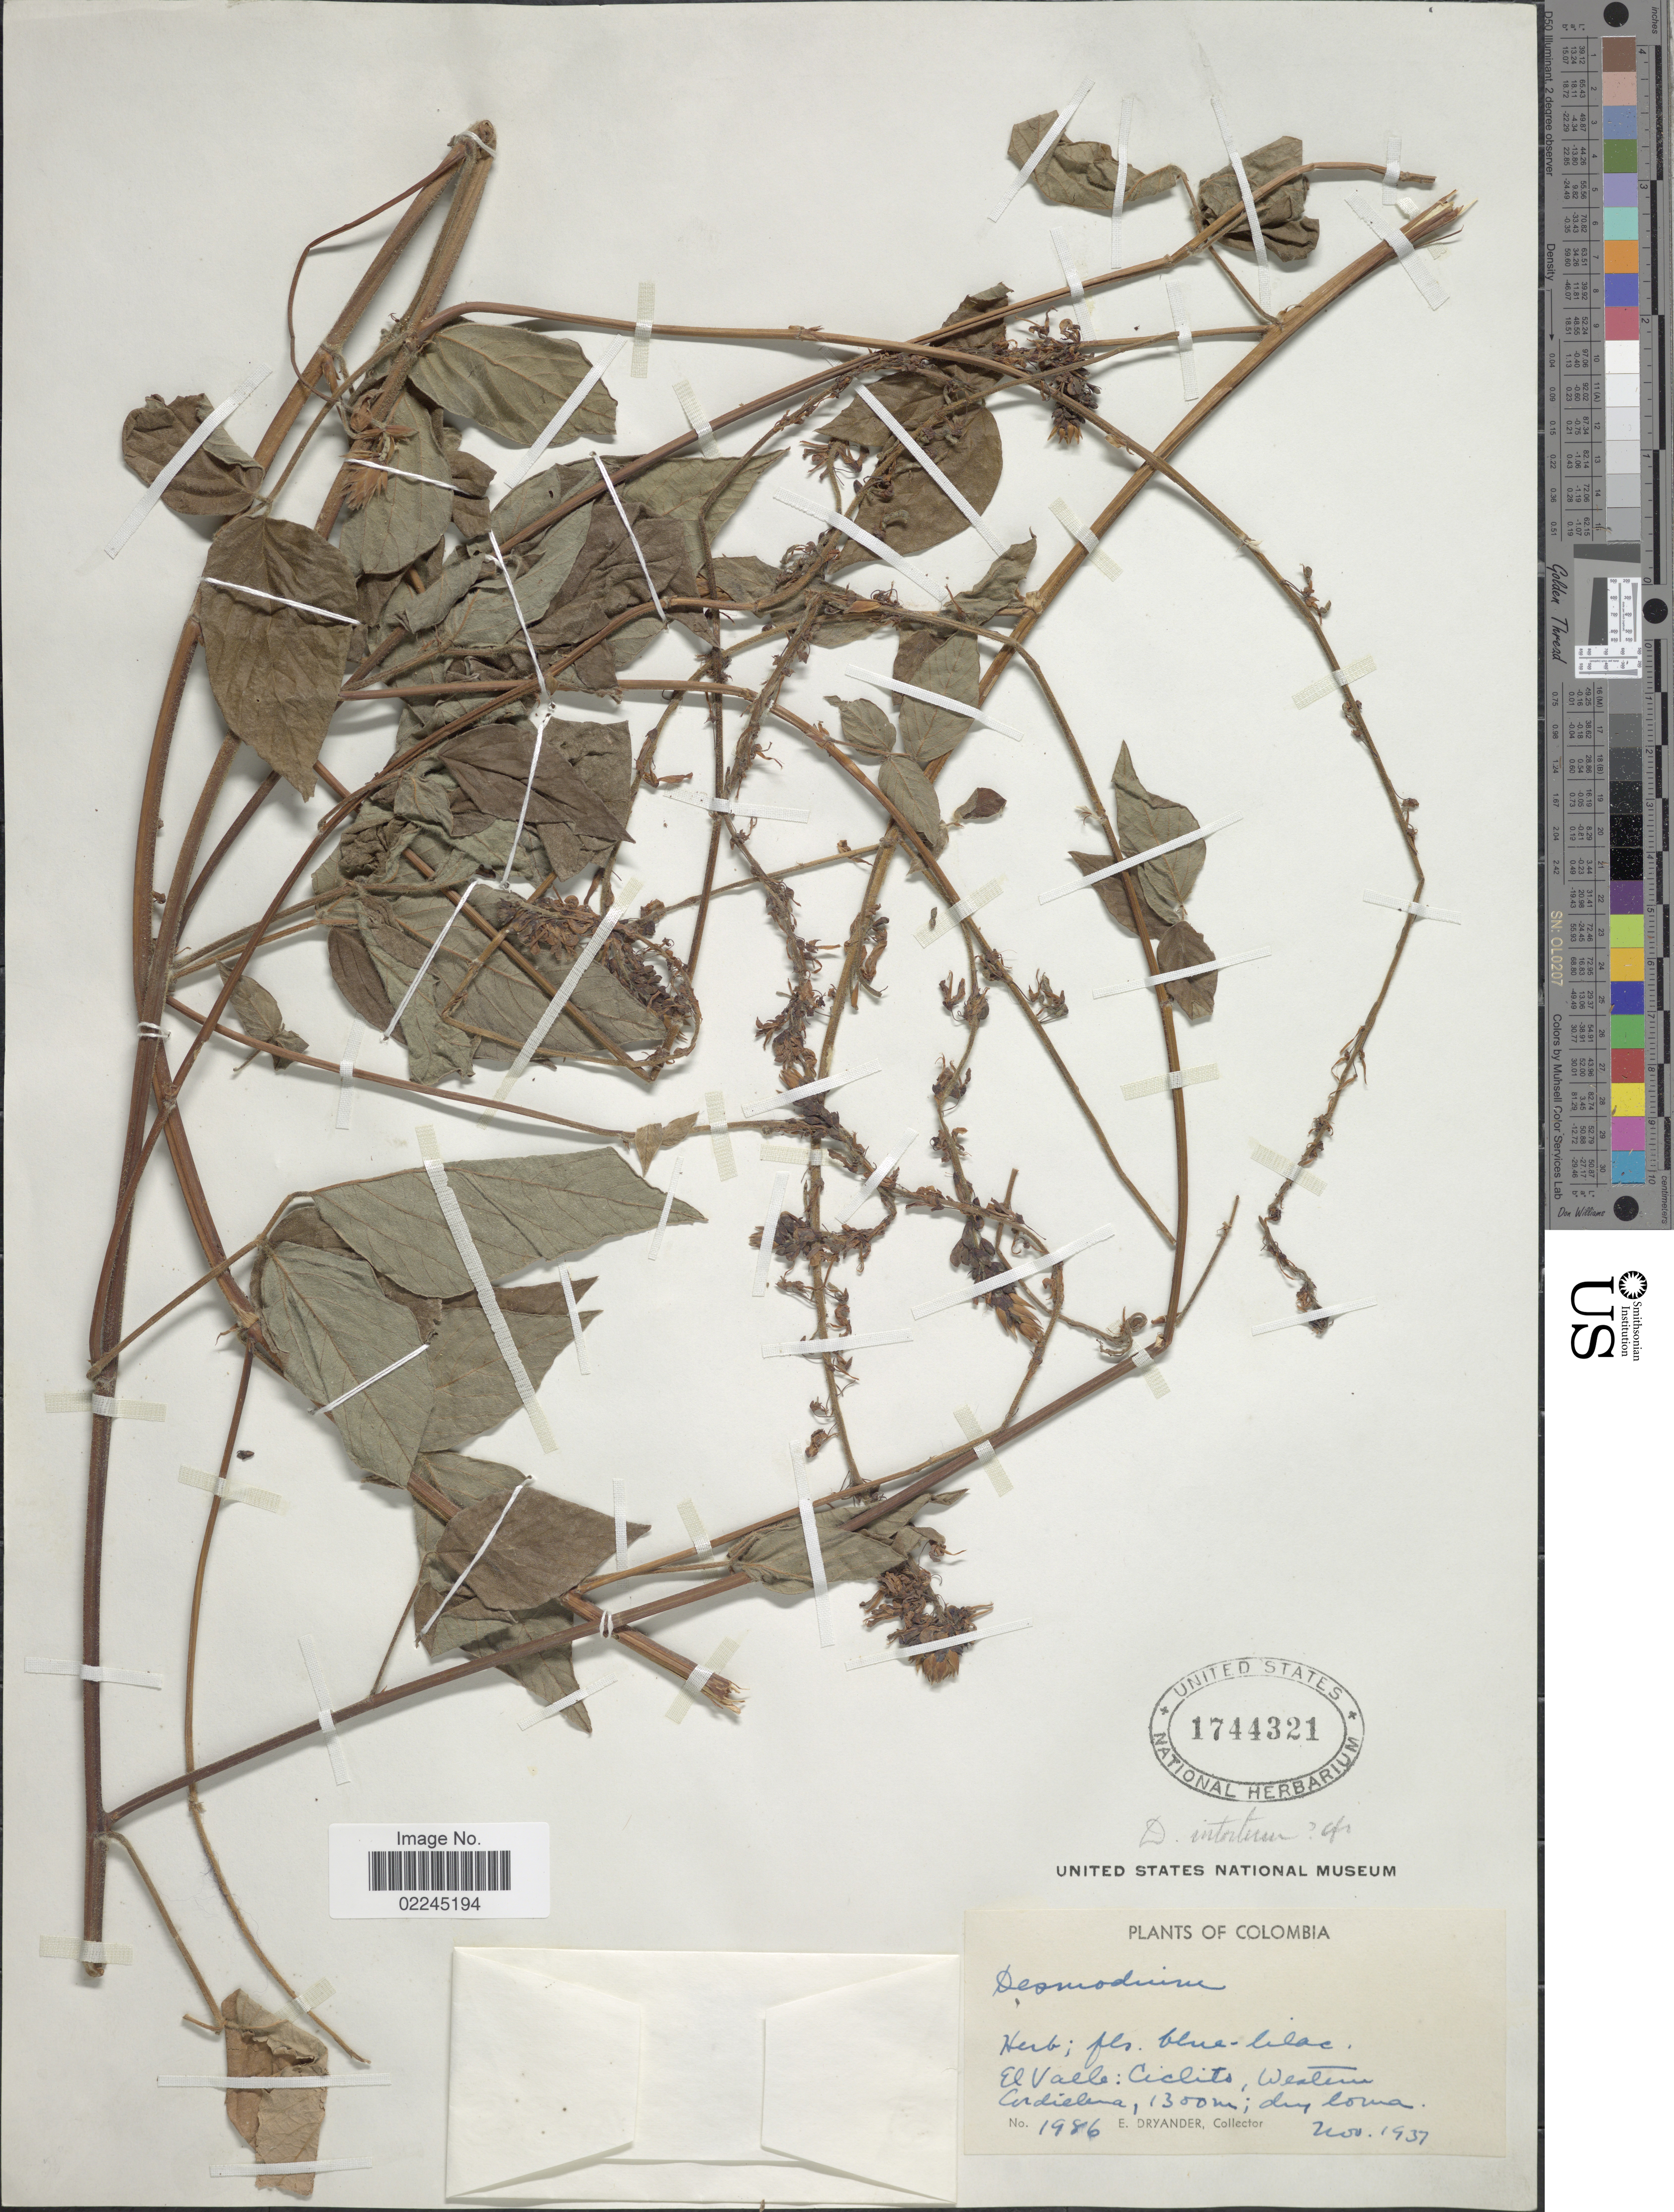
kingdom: Plantae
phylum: Tracheophyta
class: Magnoliopsida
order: Fabales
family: Fabaceae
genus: Desmodium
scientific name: Desmodium intortum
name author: (Mill.) Urb.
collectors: E. Dryander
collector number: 1986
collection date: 1937-11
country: Colombia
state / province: Valle del Cauca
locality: El Valle: Ciclito, Western Cordillera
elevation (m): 1300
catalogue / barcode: US 1744321